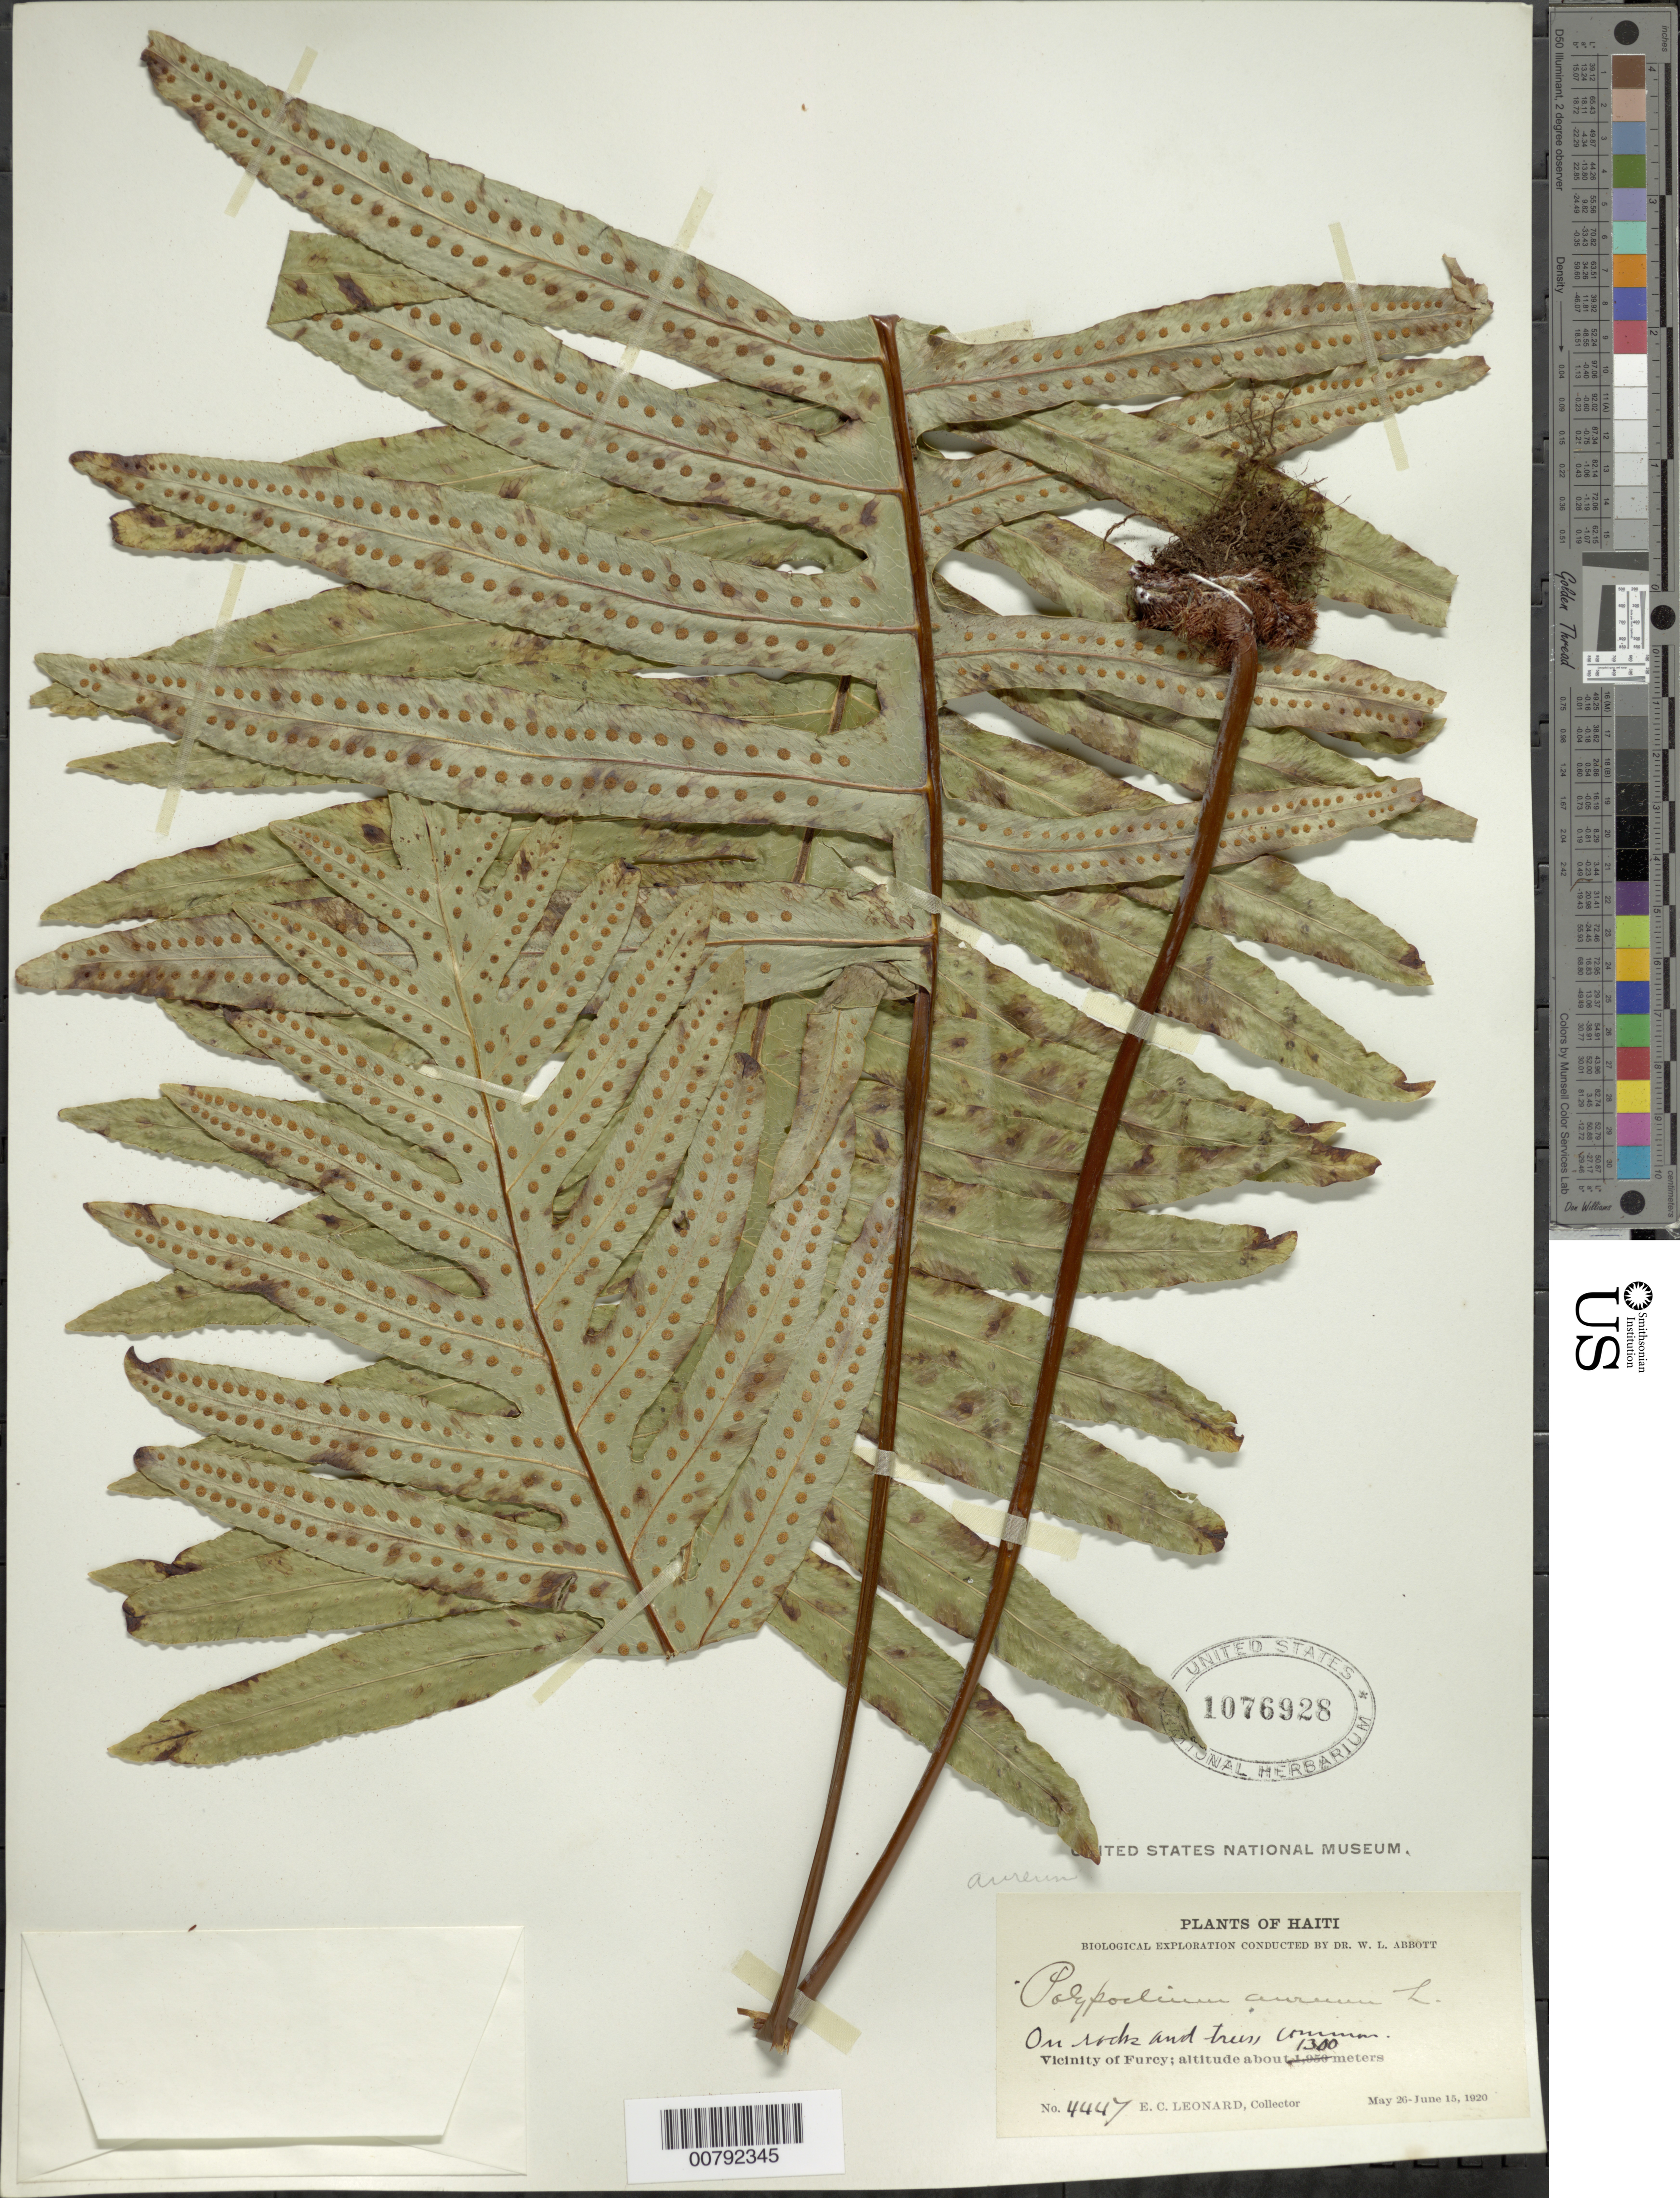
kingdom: Plantae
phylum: Tracheophyta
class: Polypodiopsida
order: Polypodiales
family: Polypodiaceae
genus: Phlebodium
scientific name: Phlebodium pseudoaureum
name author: (Cav.) Lellinger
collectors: E. C. Leonard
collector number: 4447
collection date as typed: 26 May 1920 15 Jun 1920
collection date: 1920-05-26/1920-06-15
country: Haiti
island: Hispaniola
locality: Furcy vicinity, Morne de Weyan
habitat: On rocks and trees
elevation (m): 1300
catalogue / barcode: US 1076928